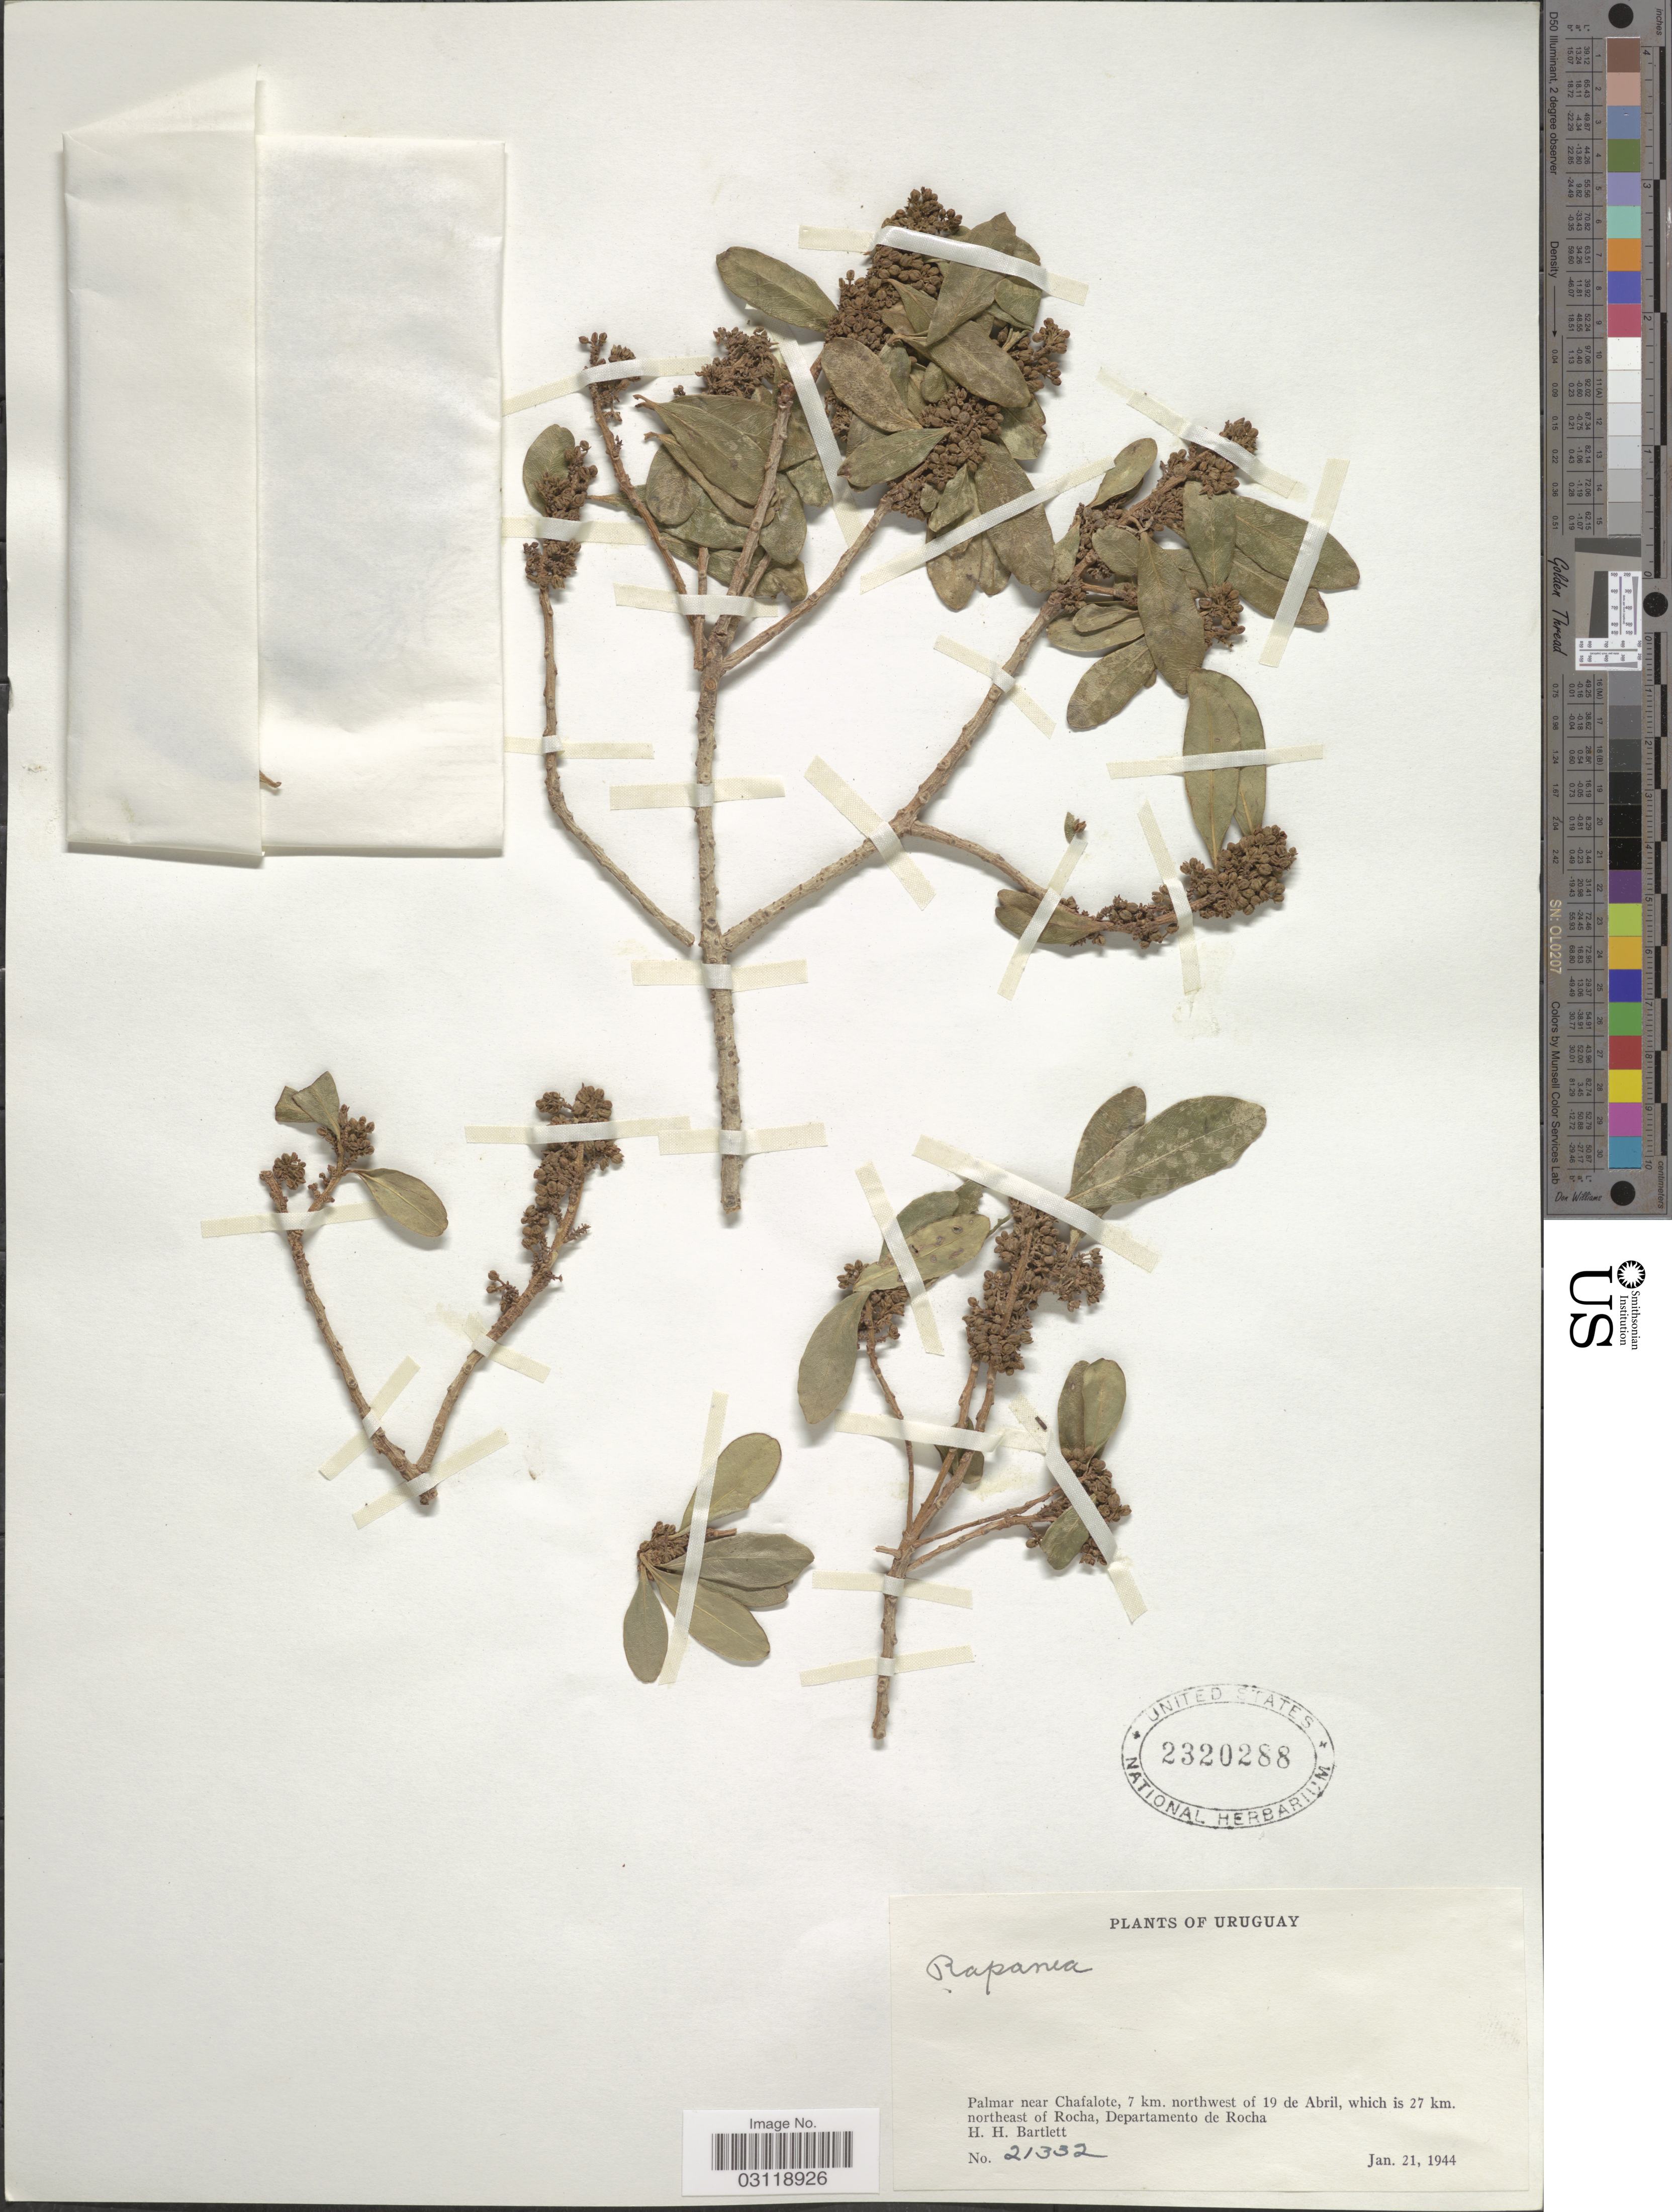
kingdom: Plantae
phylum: Tracheophyta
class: Magnoliopsida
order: Ericales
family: Primulaceae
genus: Rapanea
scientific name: Rapanea sp.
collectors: H. H. Bartlett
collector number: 21332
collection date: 1944-01-21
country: Uruguay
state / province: Rocha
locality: Palmar near Chafalote, 7 km. northwest of 19 de Abril, which is 27 km. northeast of Rocha, Departamento de Rocha.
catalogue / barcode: US 2320288